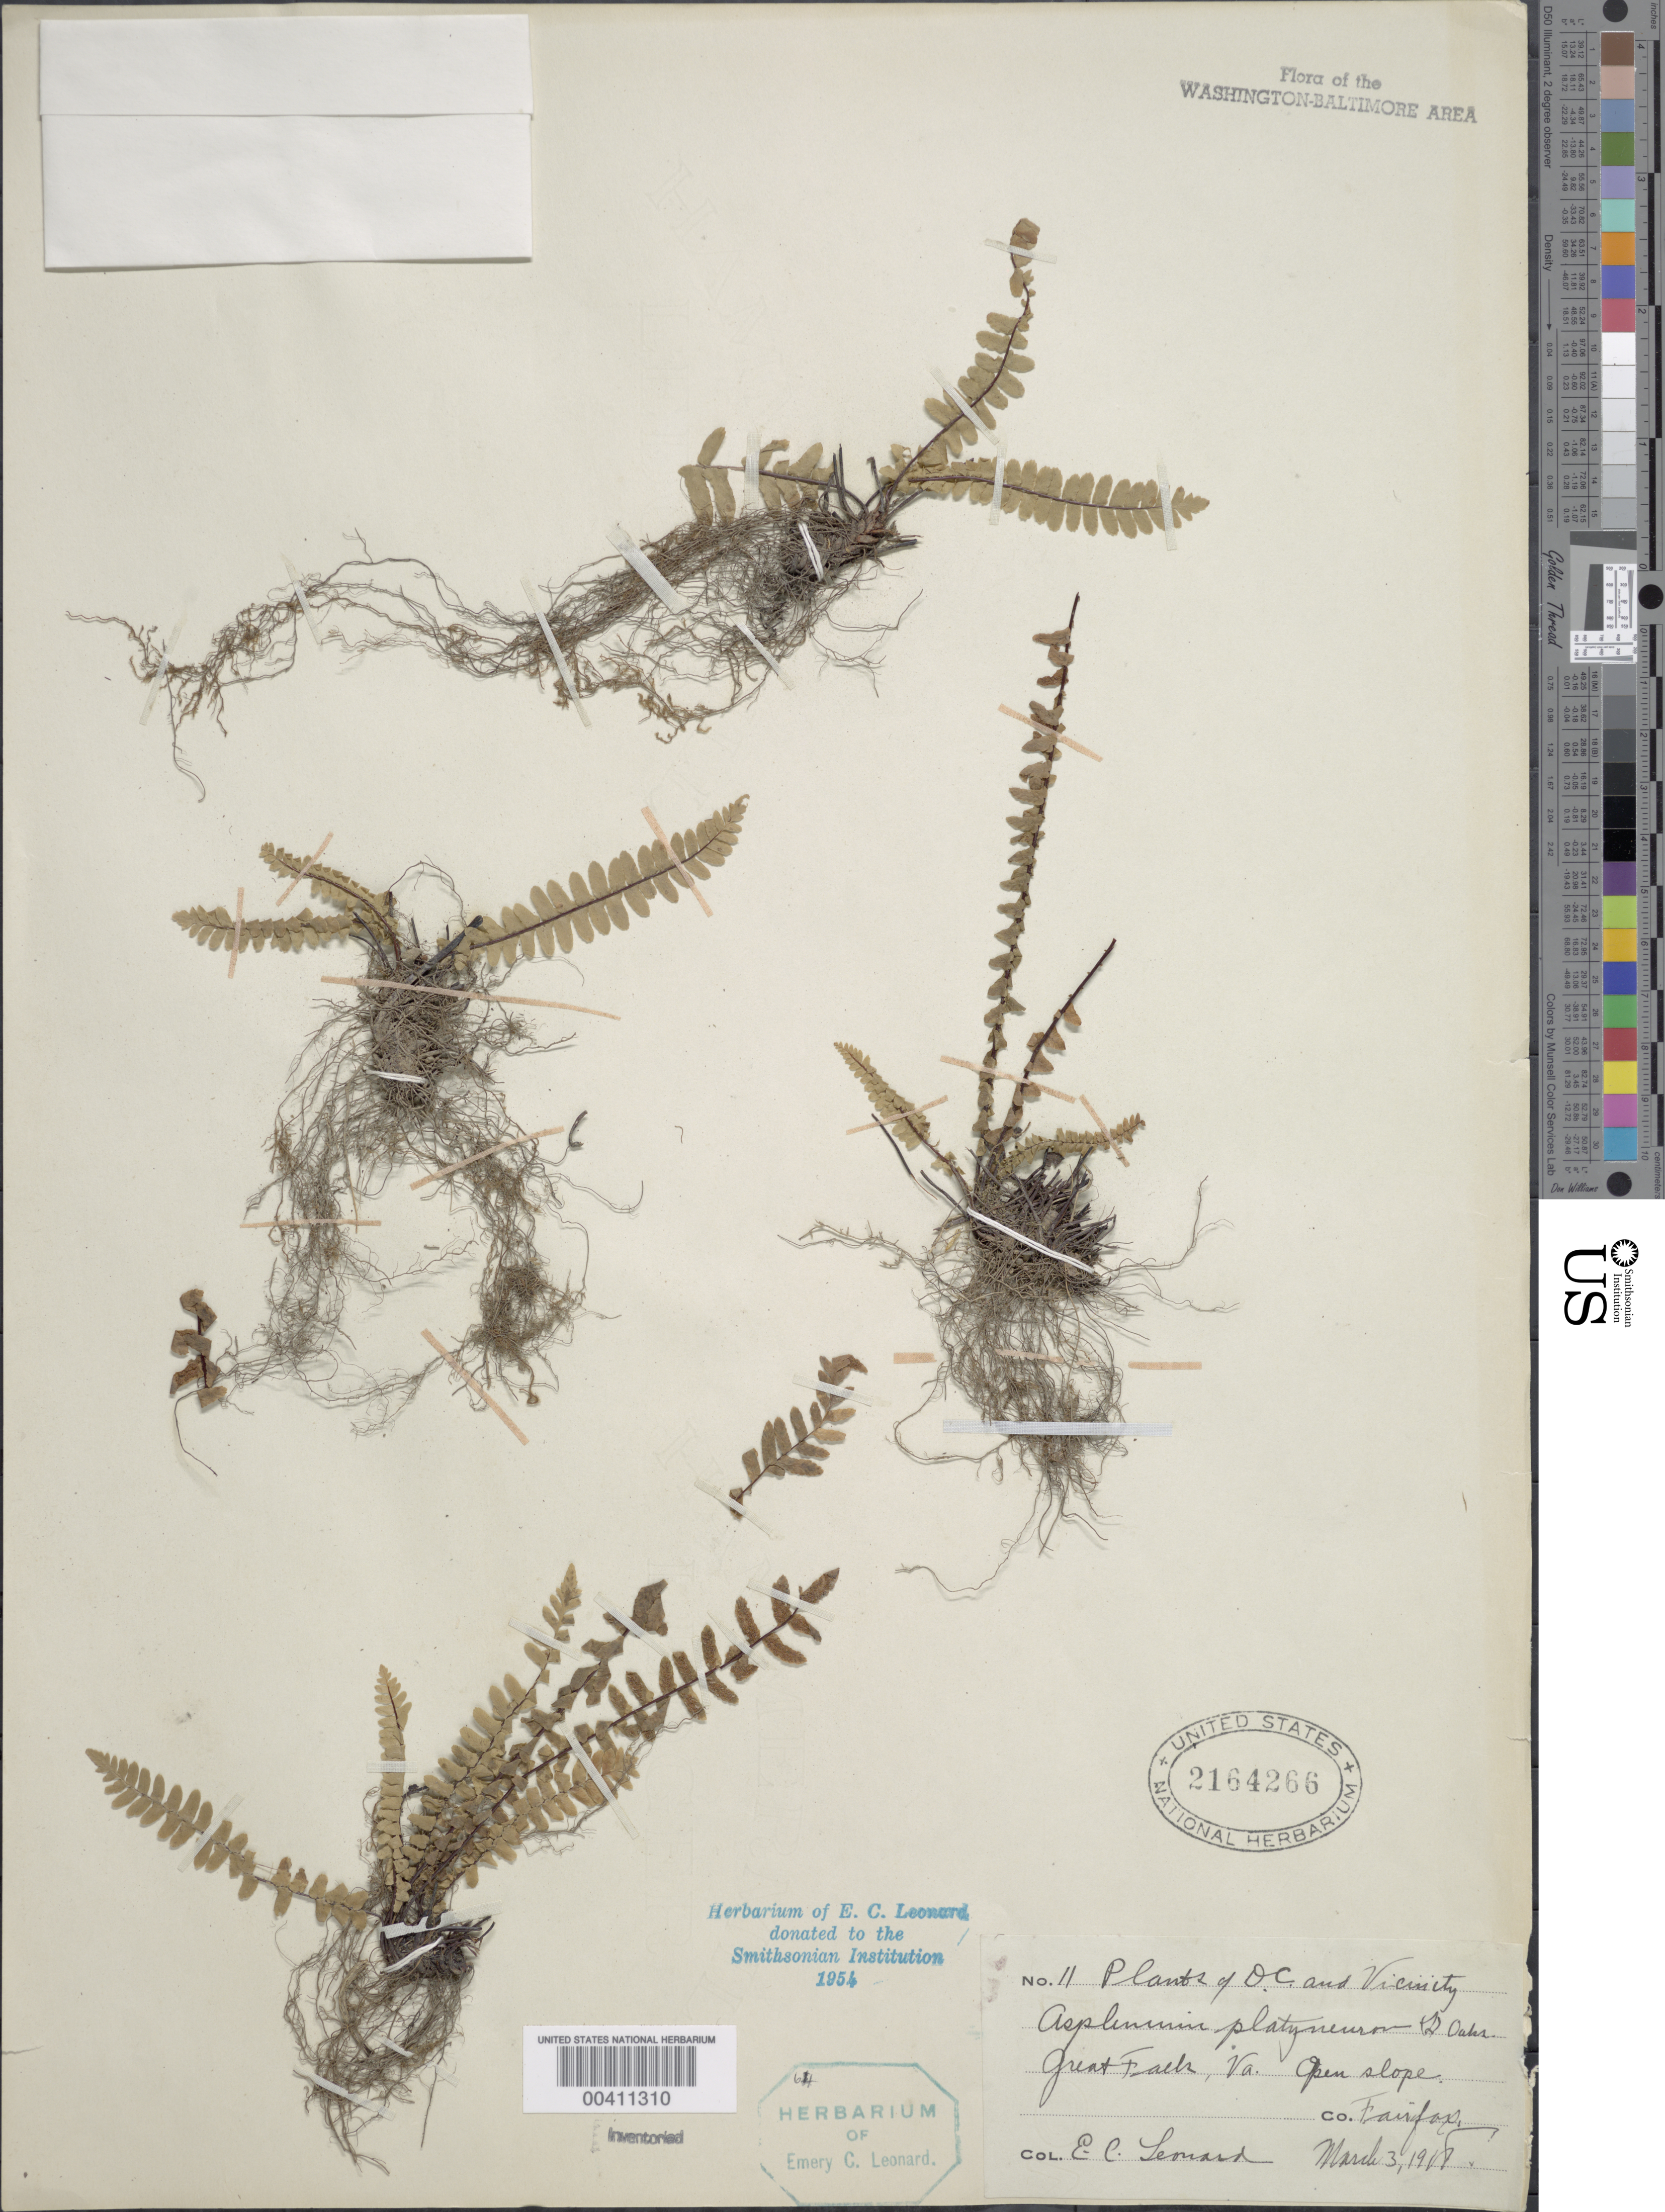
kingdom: Plantae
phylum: Tracheophyta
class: Polypodiopsida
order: Polypodiales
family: Aspleniaceae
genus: Asplenium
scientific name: Asplenium platyneuron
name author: (L.) Britton, Stearns & Poggenb.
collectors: E. C. Leonard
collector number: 11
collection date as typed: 03 Mar 1911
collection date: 1911-03-03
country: United States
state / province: Virginia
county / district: Fairfax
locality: Great Falls C. & O. Canal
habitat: Open slope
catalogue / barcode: US 2164266